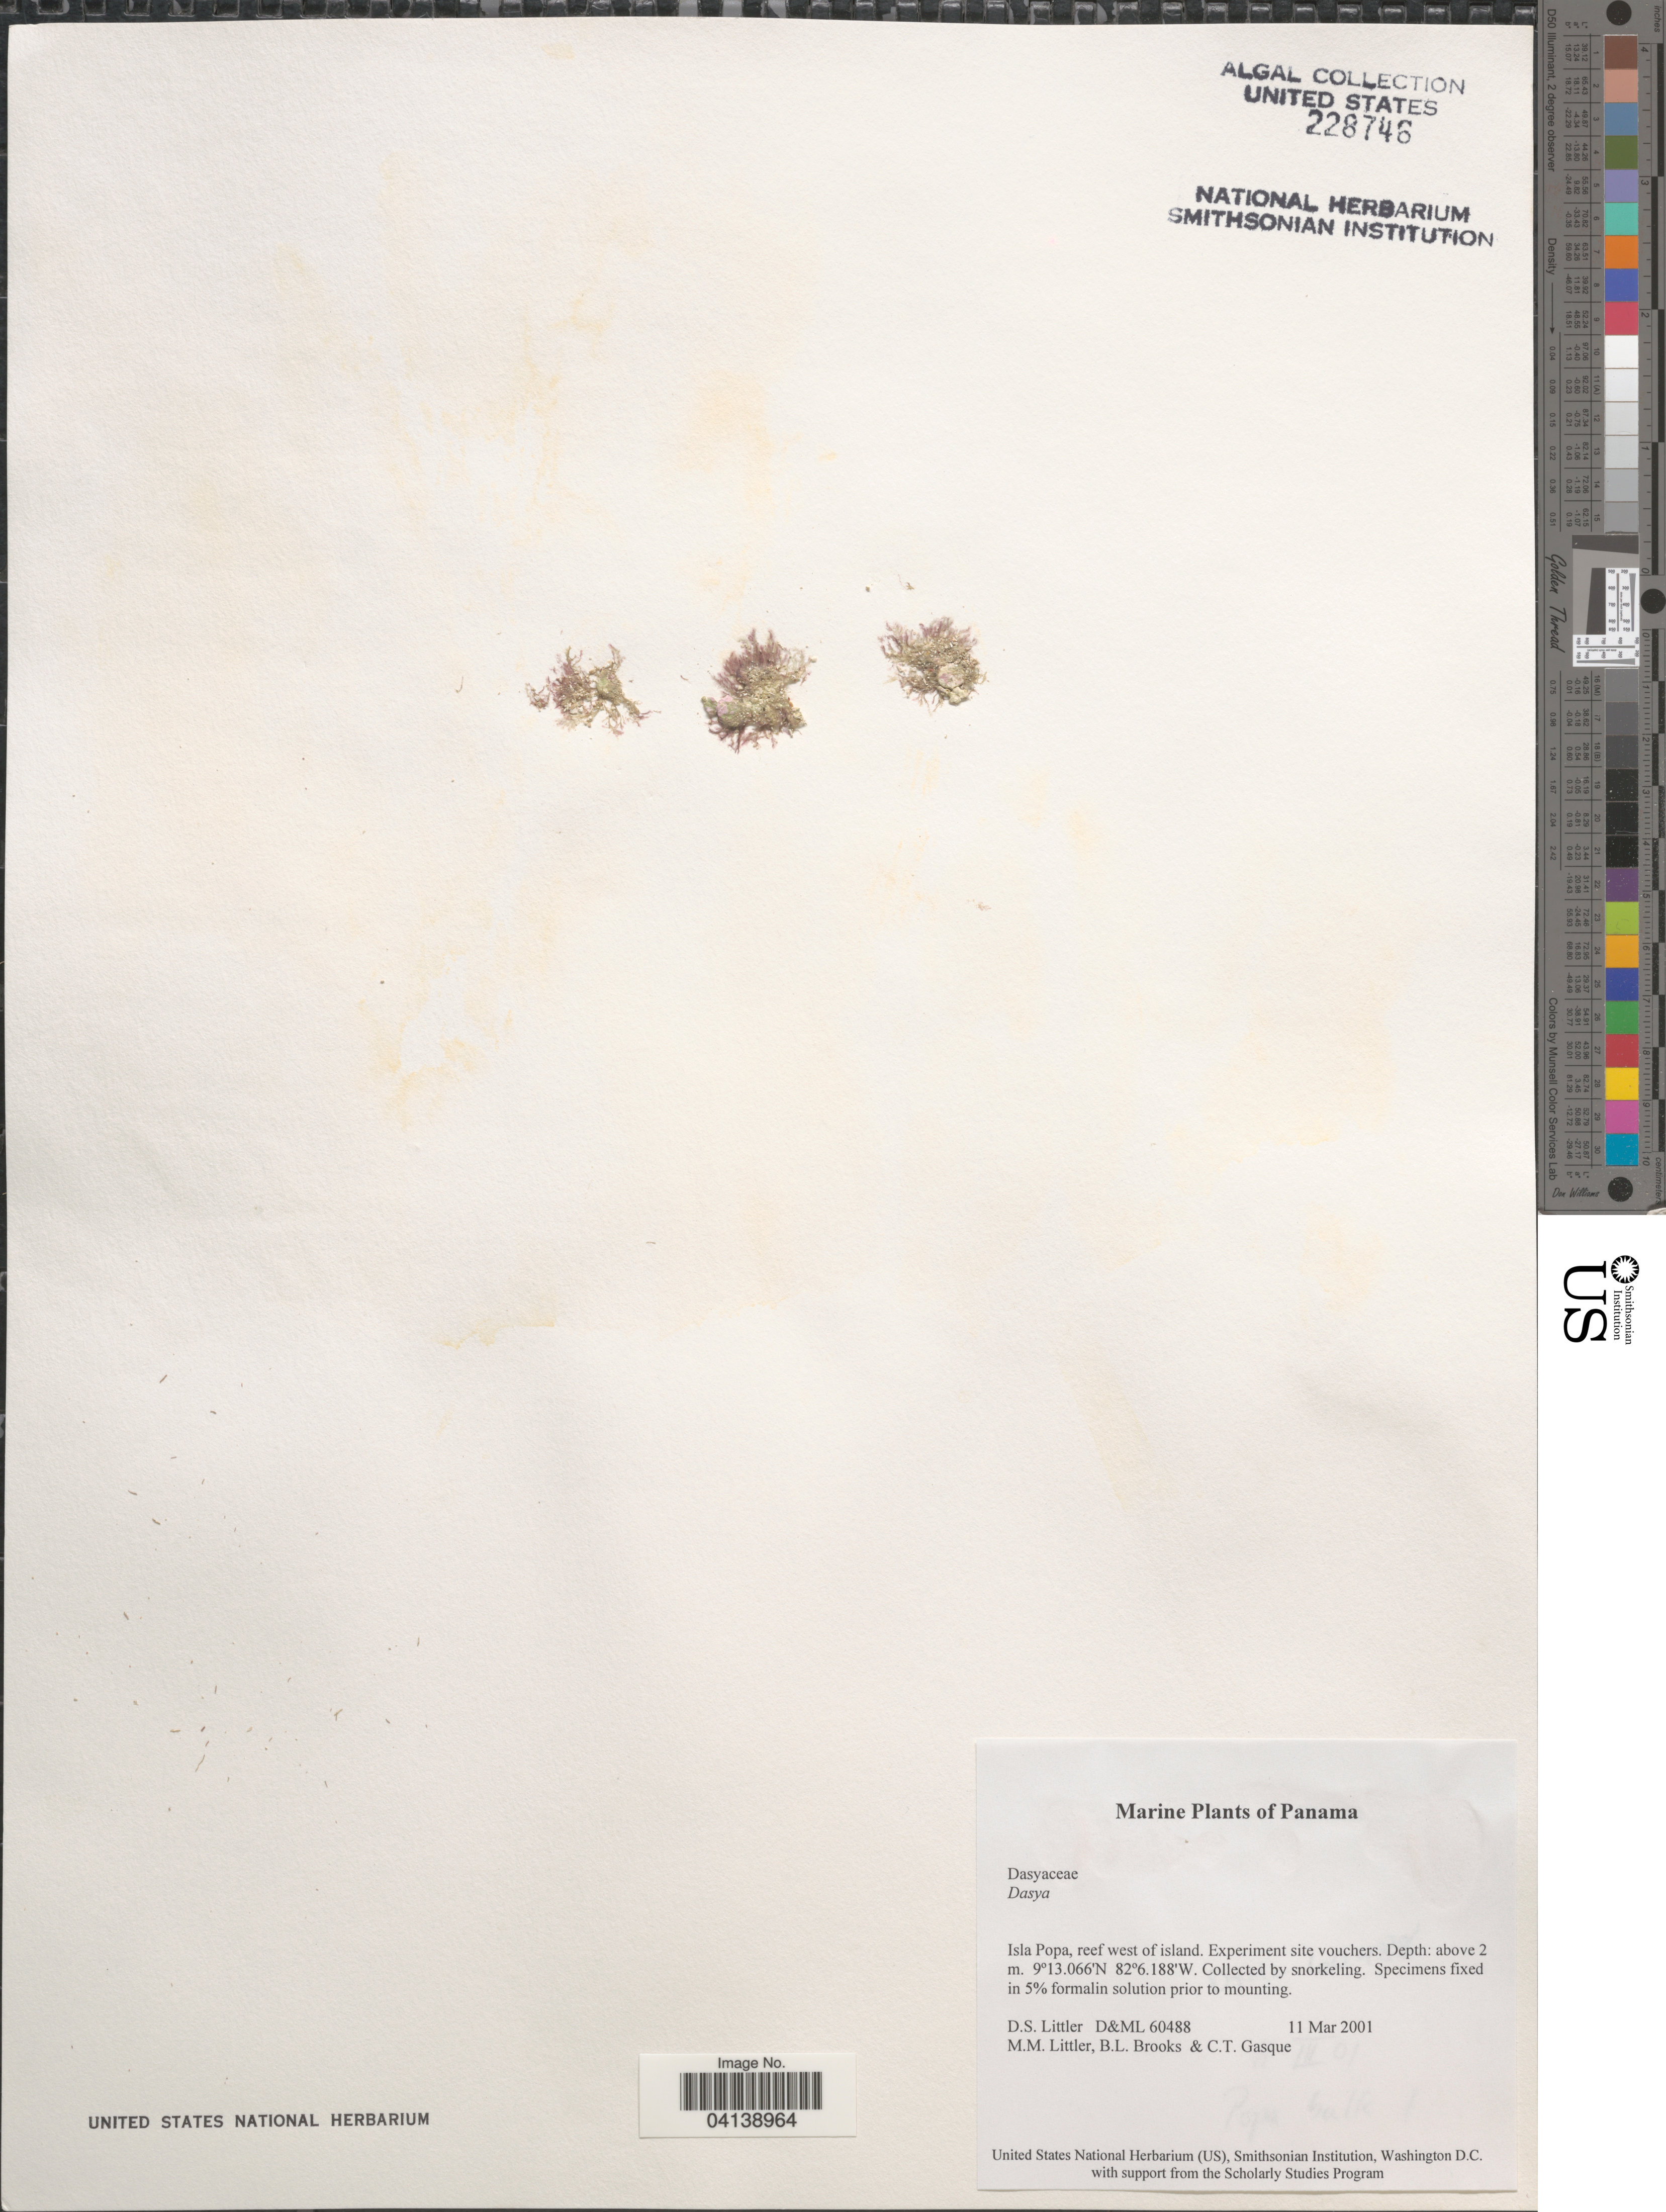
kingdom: Plantae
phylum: Rhodophyta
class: Florideophyceae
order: Ceramiales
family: Dasyaceae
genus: Dasya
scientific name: Dasya sp.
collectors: D. S. Littler, B. Brooks & C. Gasque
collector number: D&ML 60488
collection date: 2001-03-11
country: Panama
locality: Isla Popa, reef west of island.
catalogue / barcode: US 228746